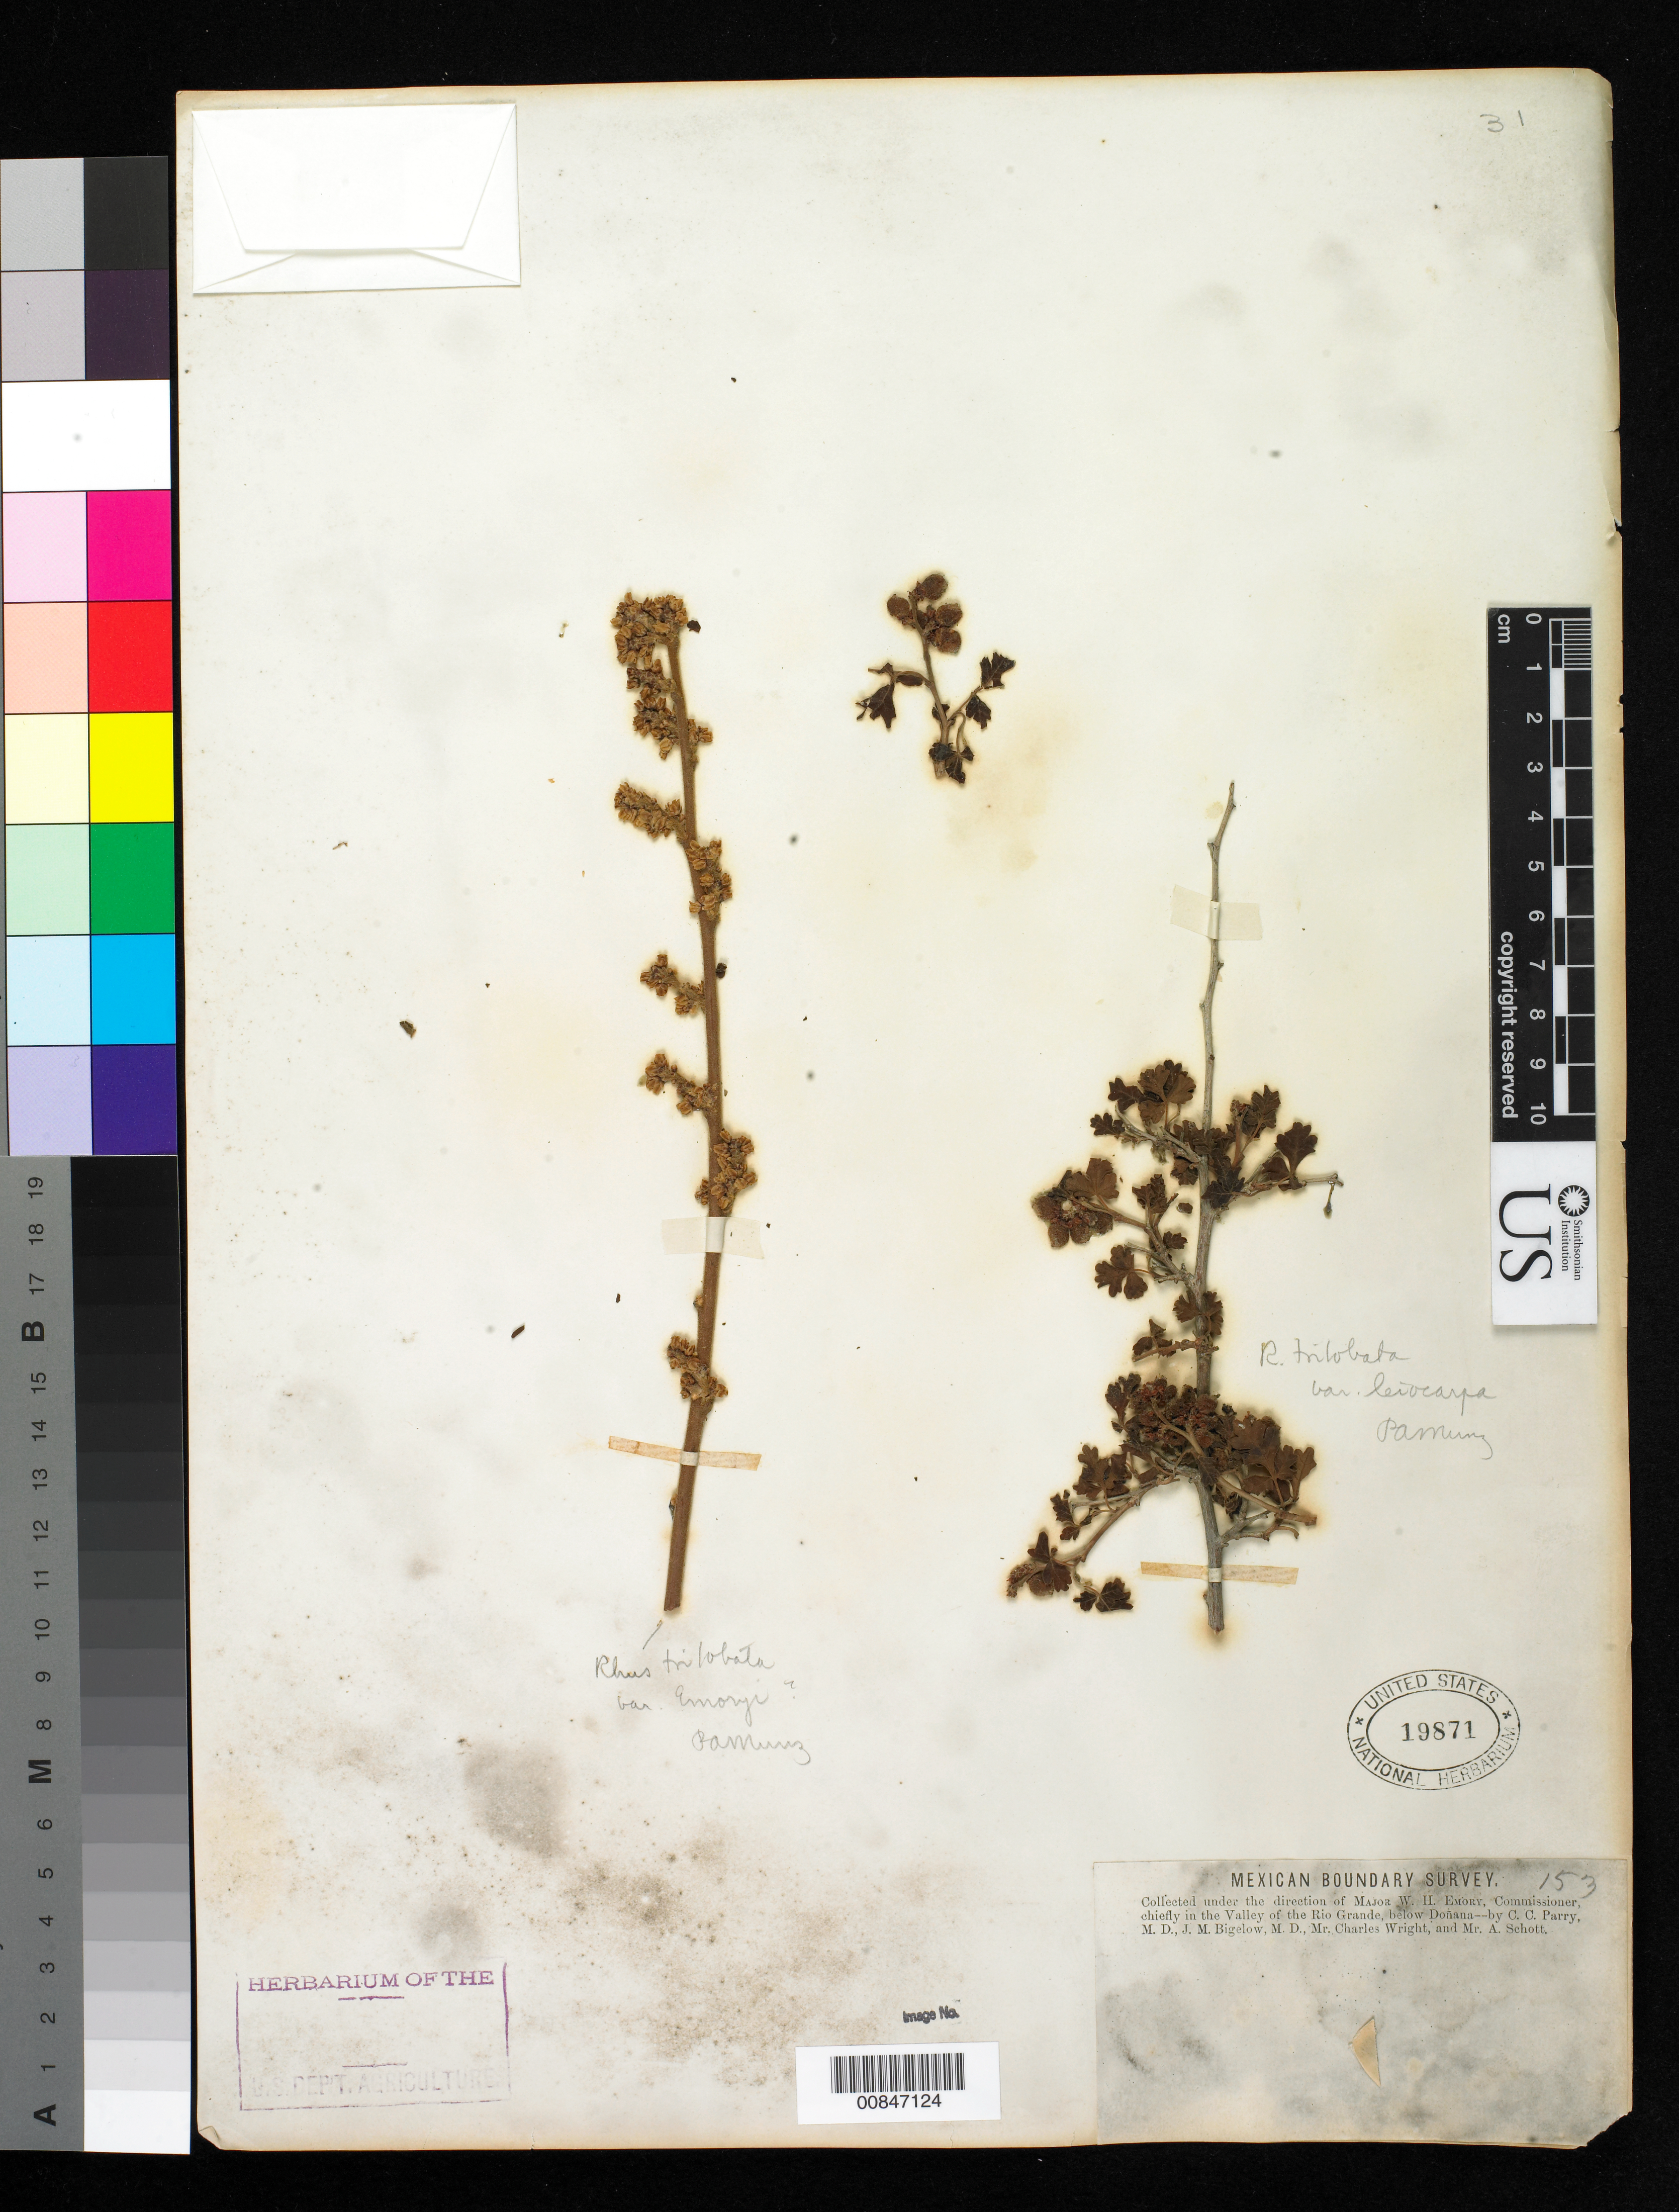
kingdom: Plantae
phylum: Tracheophyta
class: Magnoliopsida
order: Sapindales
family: Anacardiaceae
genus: Rhus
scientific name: Rhus trilobata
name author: Nutt.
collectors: C. C. Parry, J. M. Bigelow, C. Wright & A. C. V. Schott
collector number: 153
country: Mexico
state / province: Chihuahua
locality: Valley of the Rio Grande, below Doñana.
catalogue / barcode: US 19871